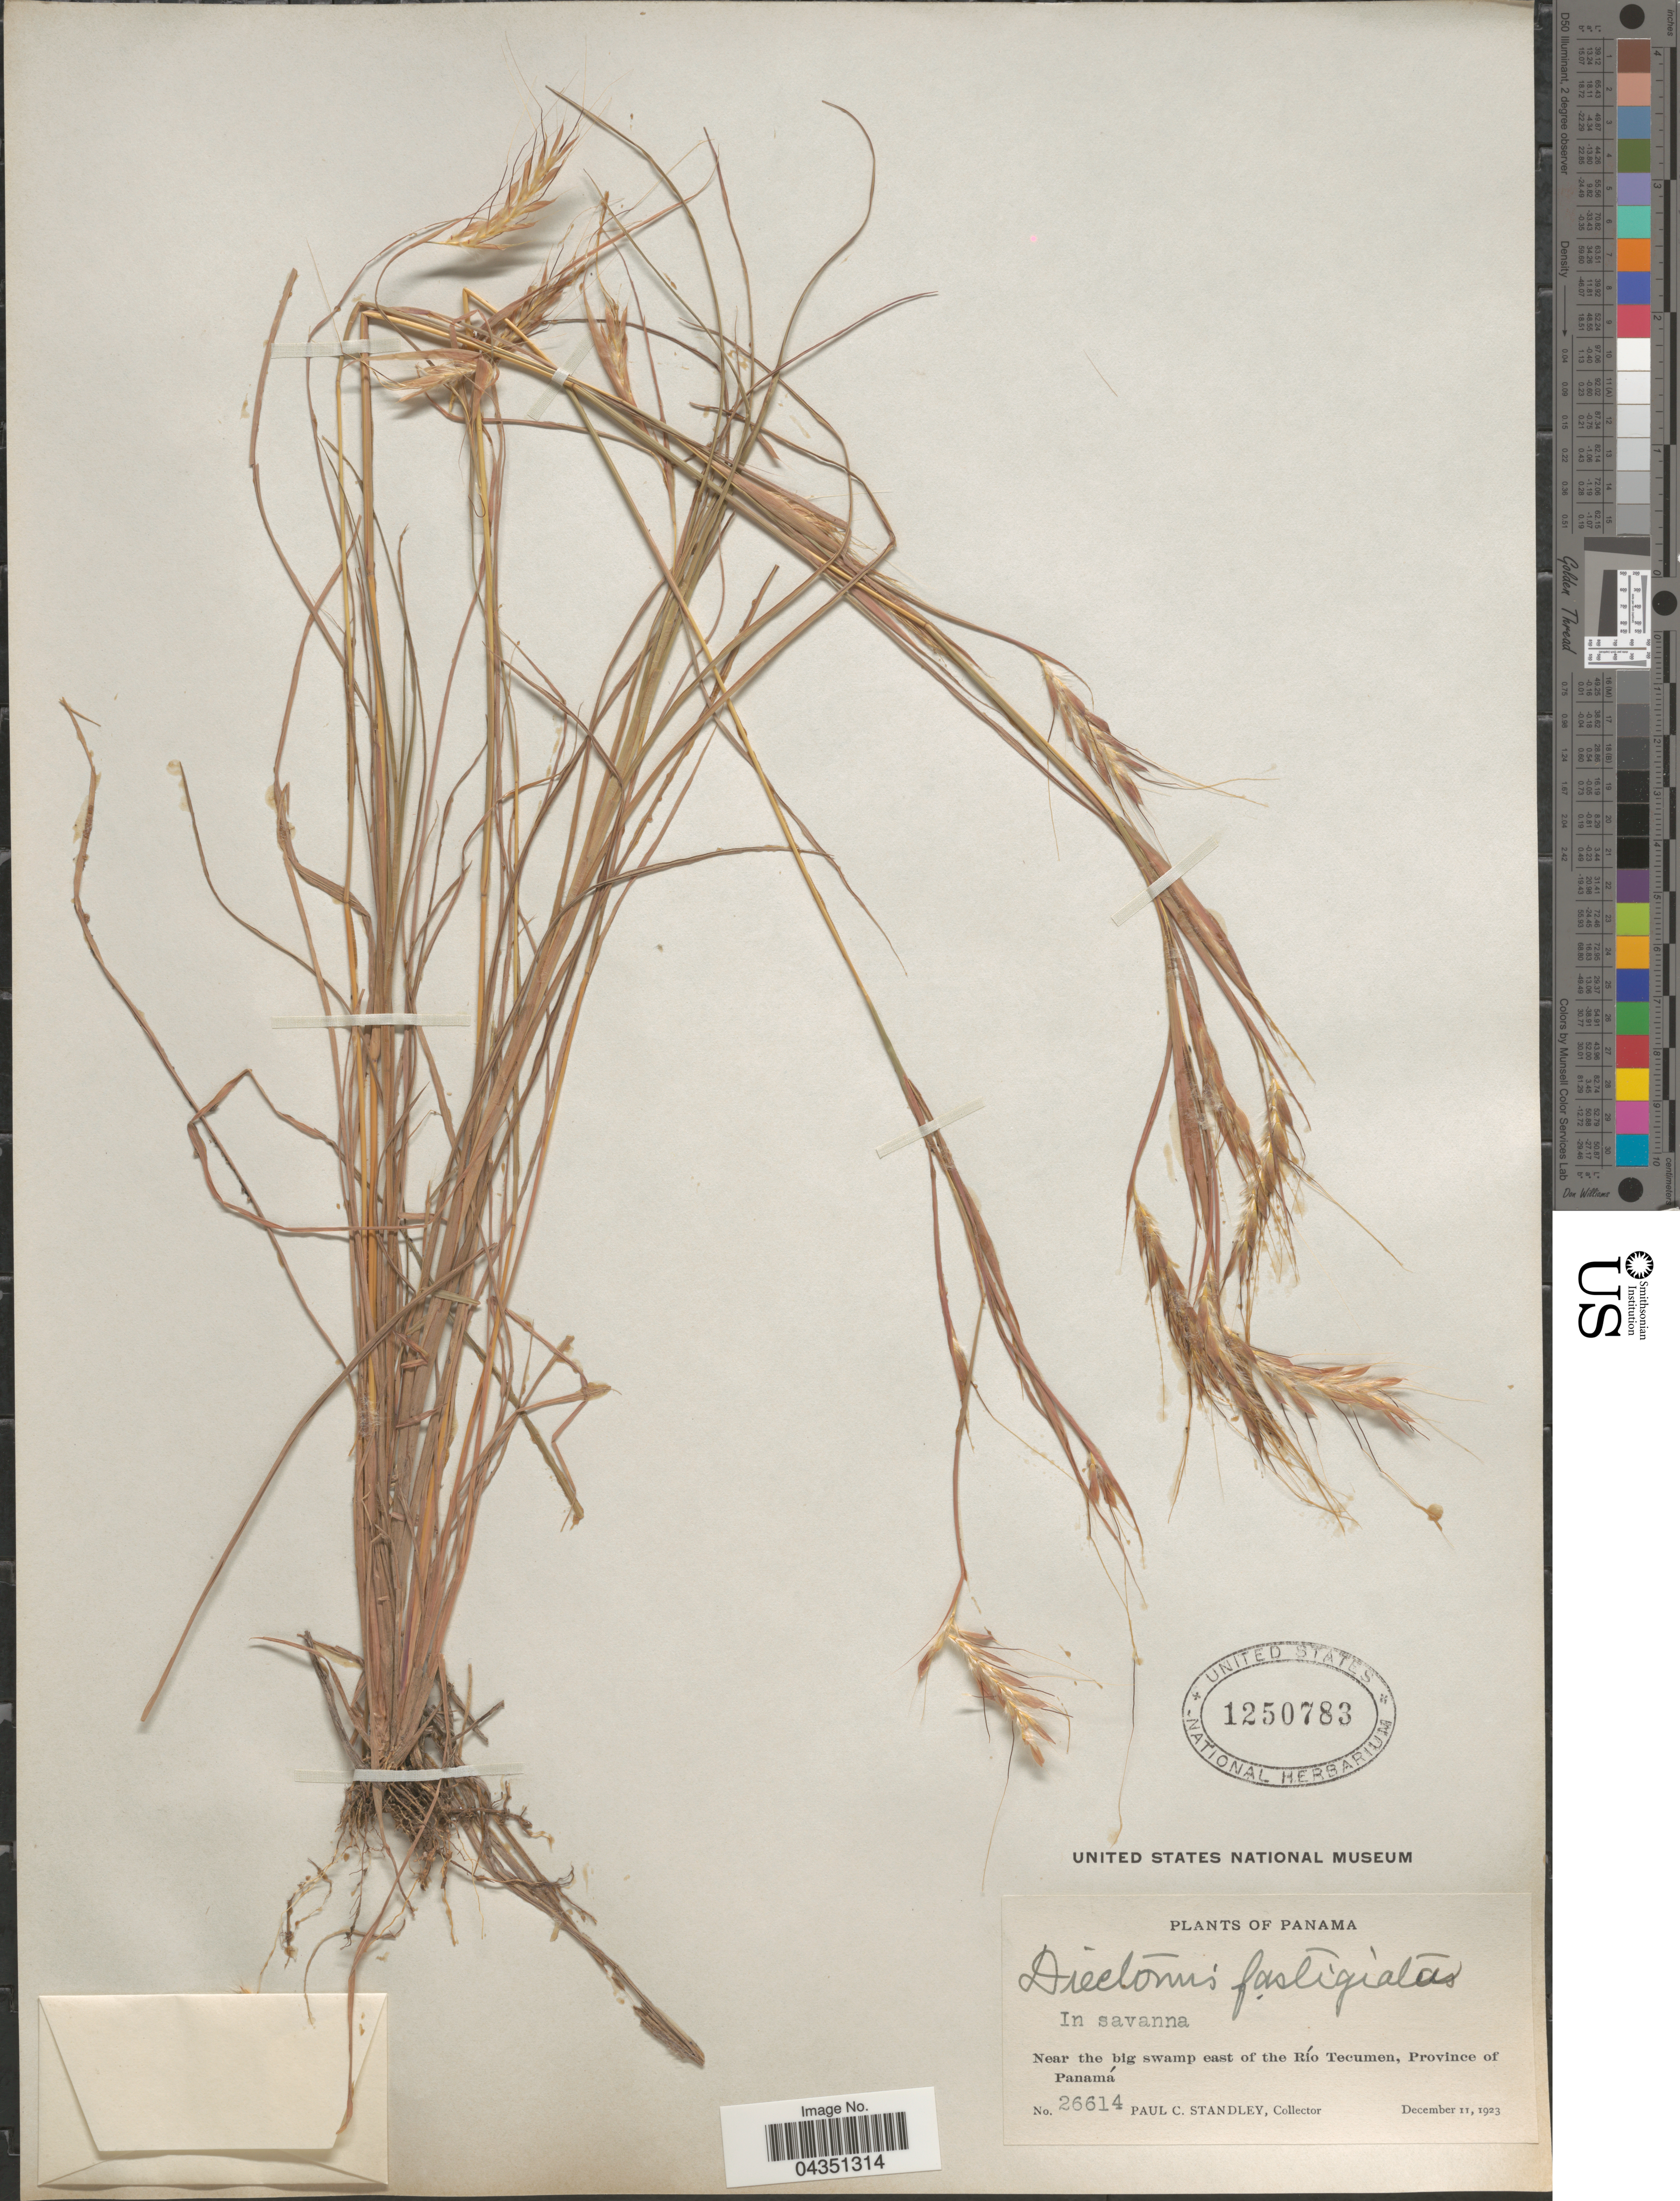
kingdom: Plantae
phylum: Tracheophyta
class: Liliopsida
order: Poales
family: Poaceae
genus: Diectomis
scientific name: Diectomis fastigiata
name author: (Sw.) P. Beauv.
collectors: P. C. Standley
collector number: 26614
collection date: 1923-12-11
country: Panama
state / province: Panamá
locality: Near the big swamp east of the Río Tecumen.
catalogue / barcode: US 1250783